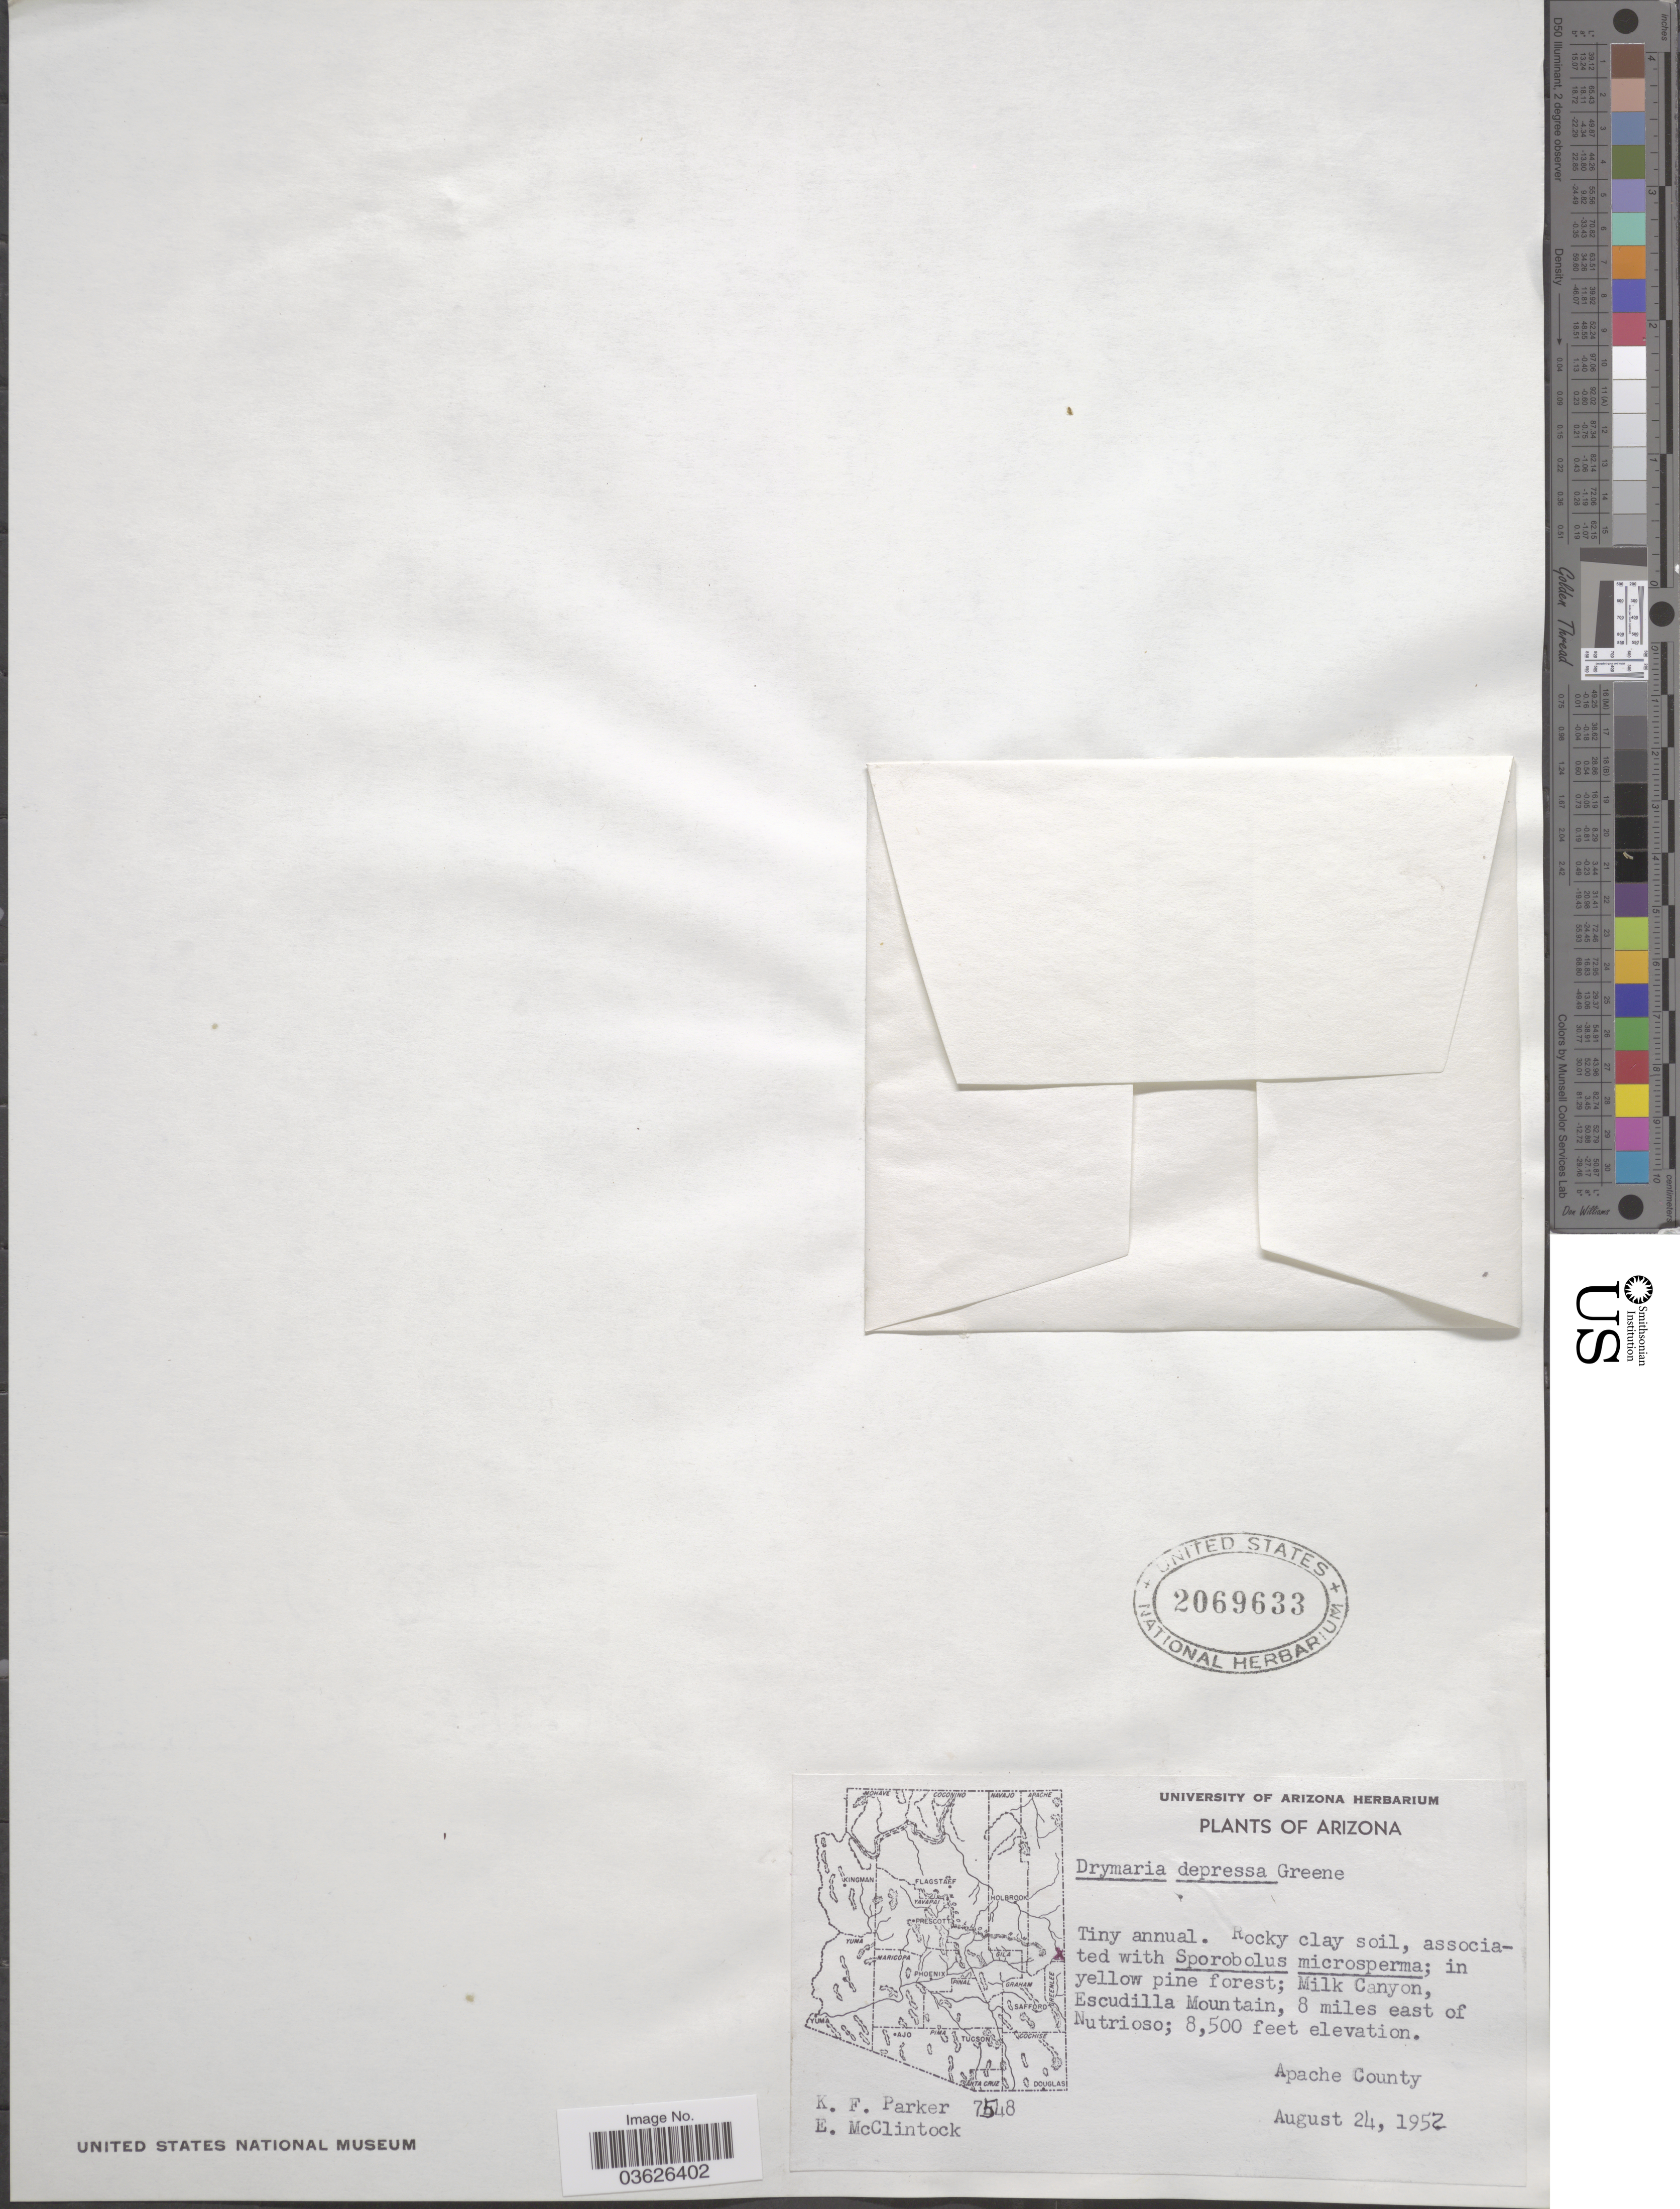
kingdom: Plantae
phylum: Tracheophyta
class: Magnoliopsida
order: Caryophyllales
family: Caryophyllaceae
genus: Drymaria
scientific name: Drymaria effusa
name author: A. Gray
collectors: K. F. Parker & E. McClintock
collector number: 7548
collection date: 1952-08-24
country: United States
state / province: Arizona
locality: Milk Canyon, Escudilla Mountain, 8 miles east of Nutrioso. Apache County.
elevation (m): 2591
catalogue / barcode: US 2069633